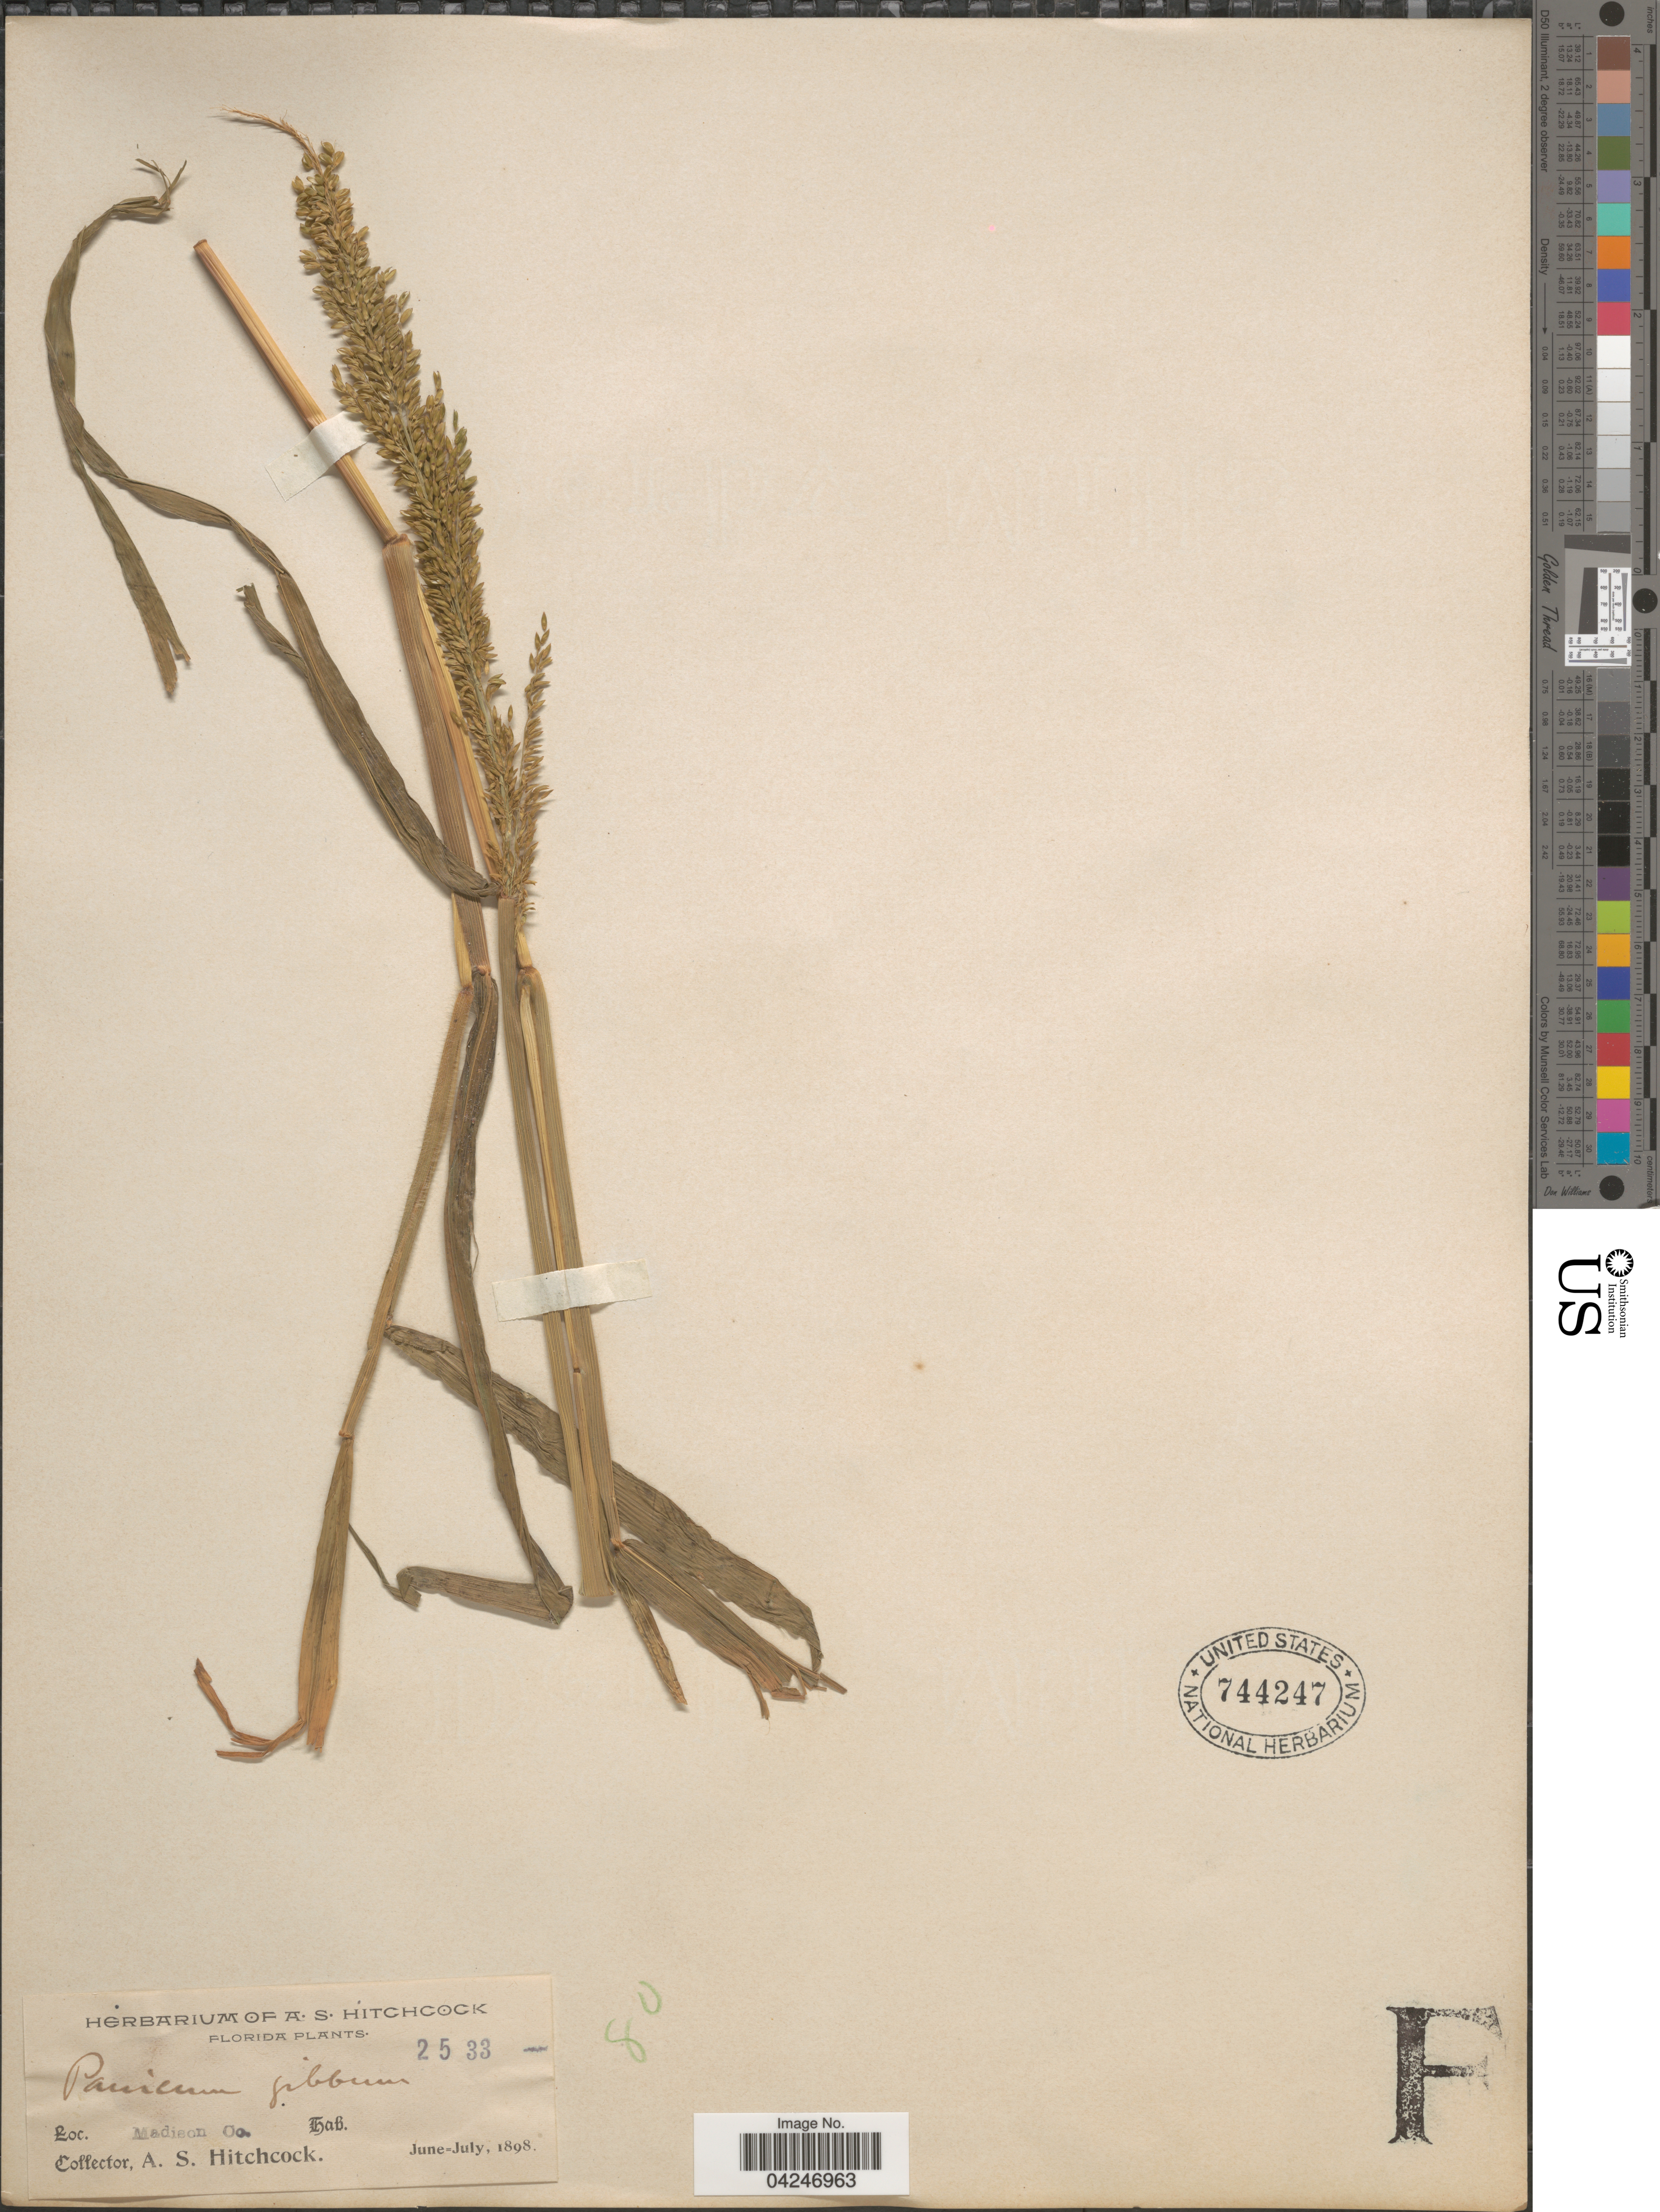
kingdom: Plantae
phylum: Tracheophyta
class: Liliopsida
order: Poales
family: Poaceae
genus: Sacciolepis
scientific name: Sacciolepis striata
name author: (L.) Nash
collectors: A. S. Hitchcock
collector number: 2533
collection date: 1898-06/1898-07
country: United States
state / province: Florida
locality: Madison Co.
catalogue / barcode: US 744247